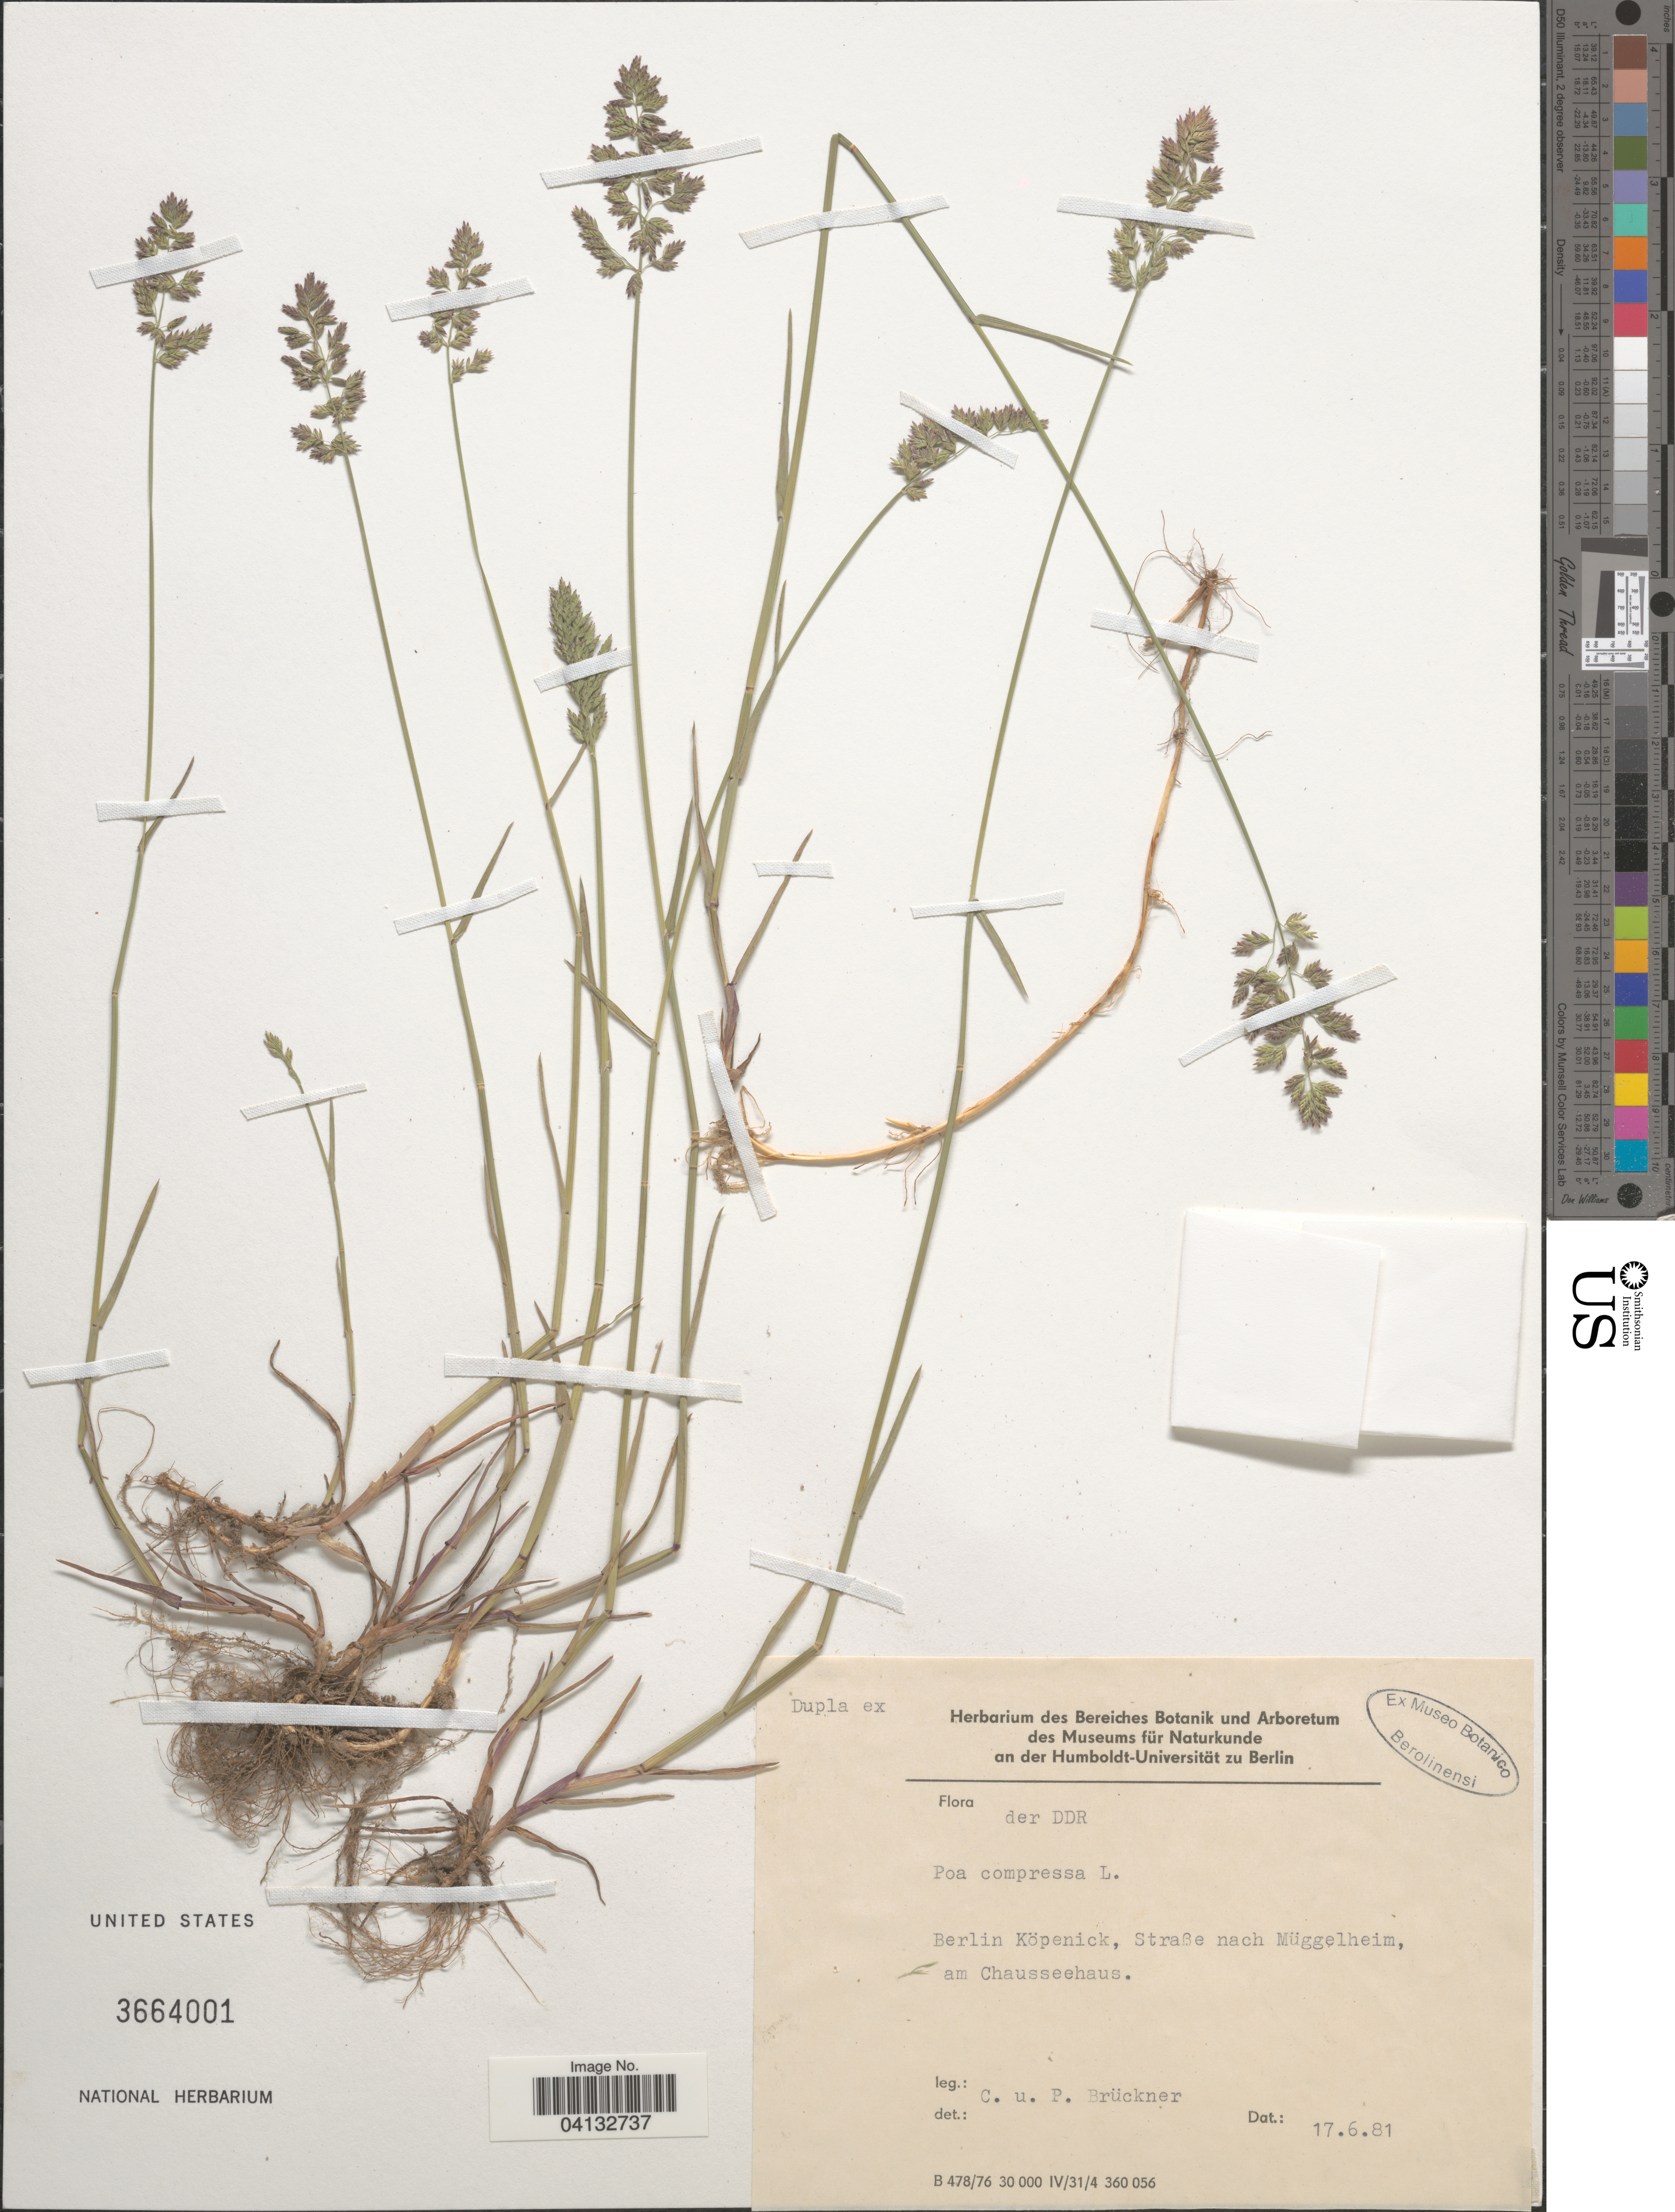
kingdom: Plantae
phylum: Tracheophyta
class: Liliopsida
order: Poales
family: Poaceae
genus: Poa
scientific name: Poa compressa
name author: L.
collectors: C. Brückner & P. Brückner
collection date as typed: Transcribed d/m/y: 17/6/81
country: Germany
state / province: Berlin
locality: DDR. Berlin Köpenick, Straße nach Müggelheim, am Chausseehaus.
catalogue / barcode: US 3664001